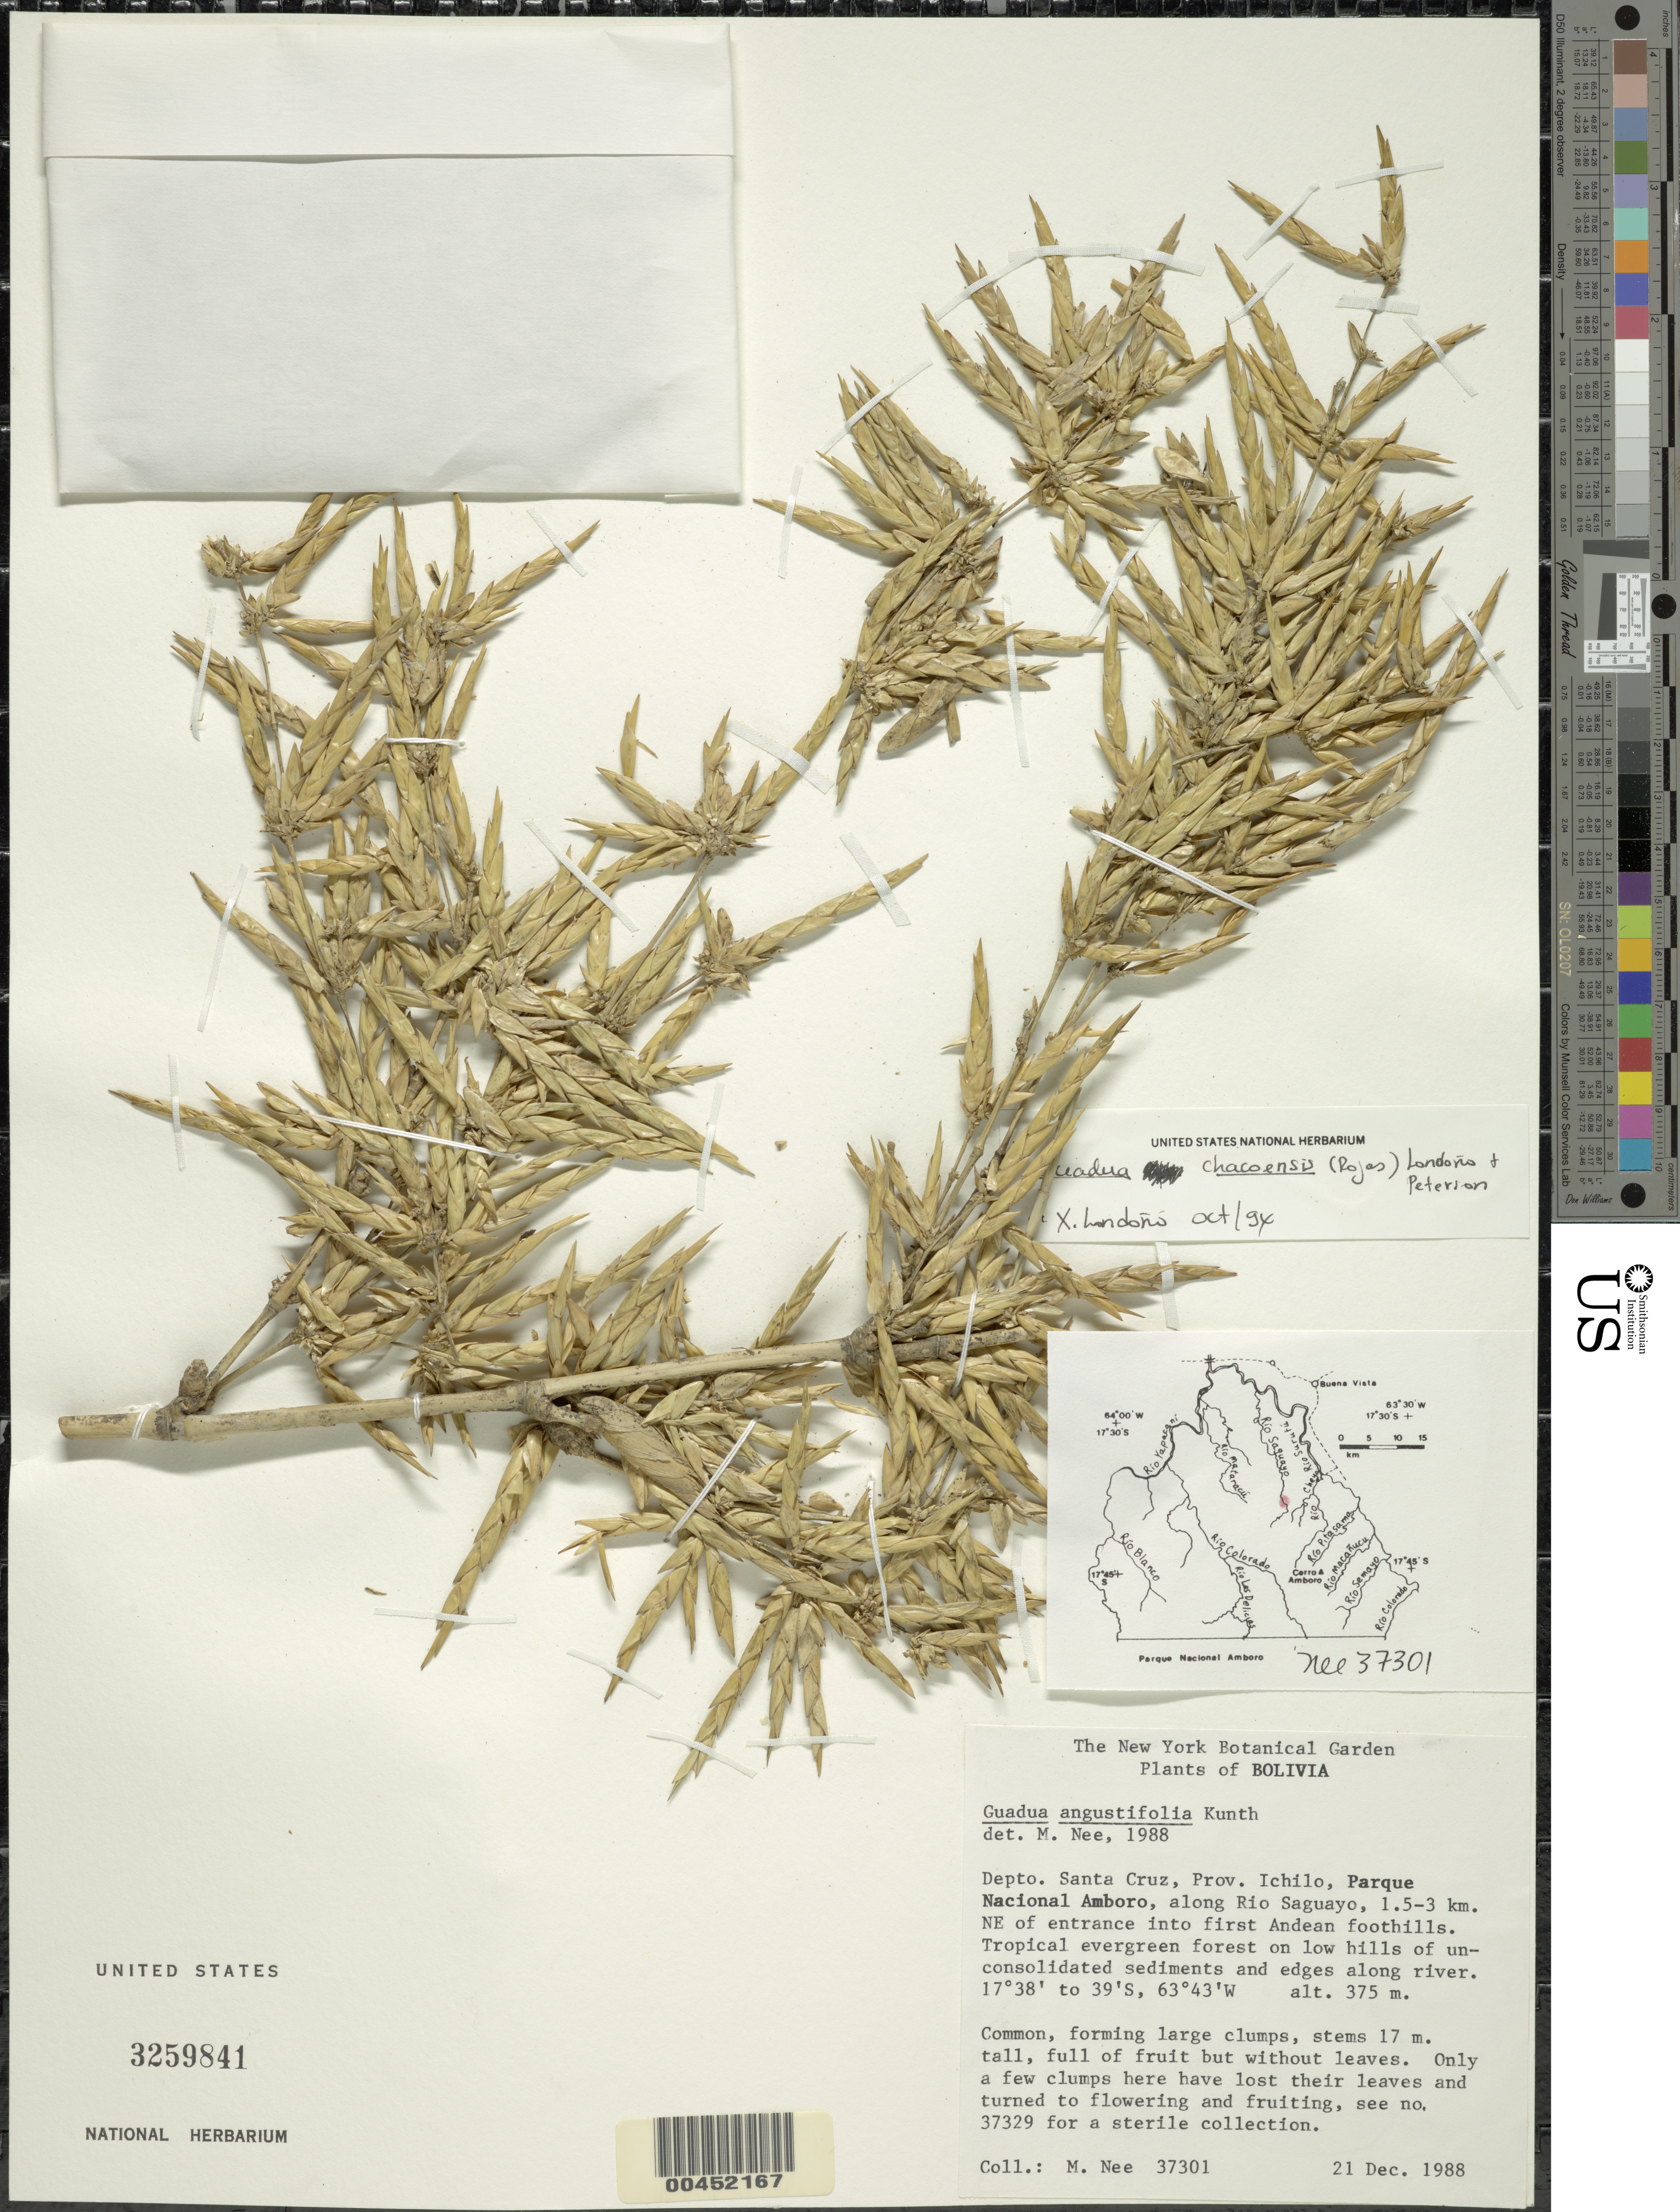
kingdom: Plantae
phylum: Tracheophyta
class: Liliopsida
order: Poales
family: Poaceae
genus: Guadua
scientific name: Guadua chacoensis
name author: (Rojas) Londoño & P.M. Peterson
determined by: Londoño, X., (TULV), Jardin Botanico "Juan Maria Cespedes"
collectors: M. Nee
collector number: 37301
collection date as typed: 21 Dec 1988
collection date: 1988-12-21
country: Bolivia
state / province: Santa Cruz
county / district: Ichilo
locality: Parque Nacional Amboro, along Rio Saguayo, 1.5 - 3 km NE of entrance into first Andean foothills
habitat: Tropical evergreen forest on low hills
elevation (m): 375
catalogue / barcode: US 3259841